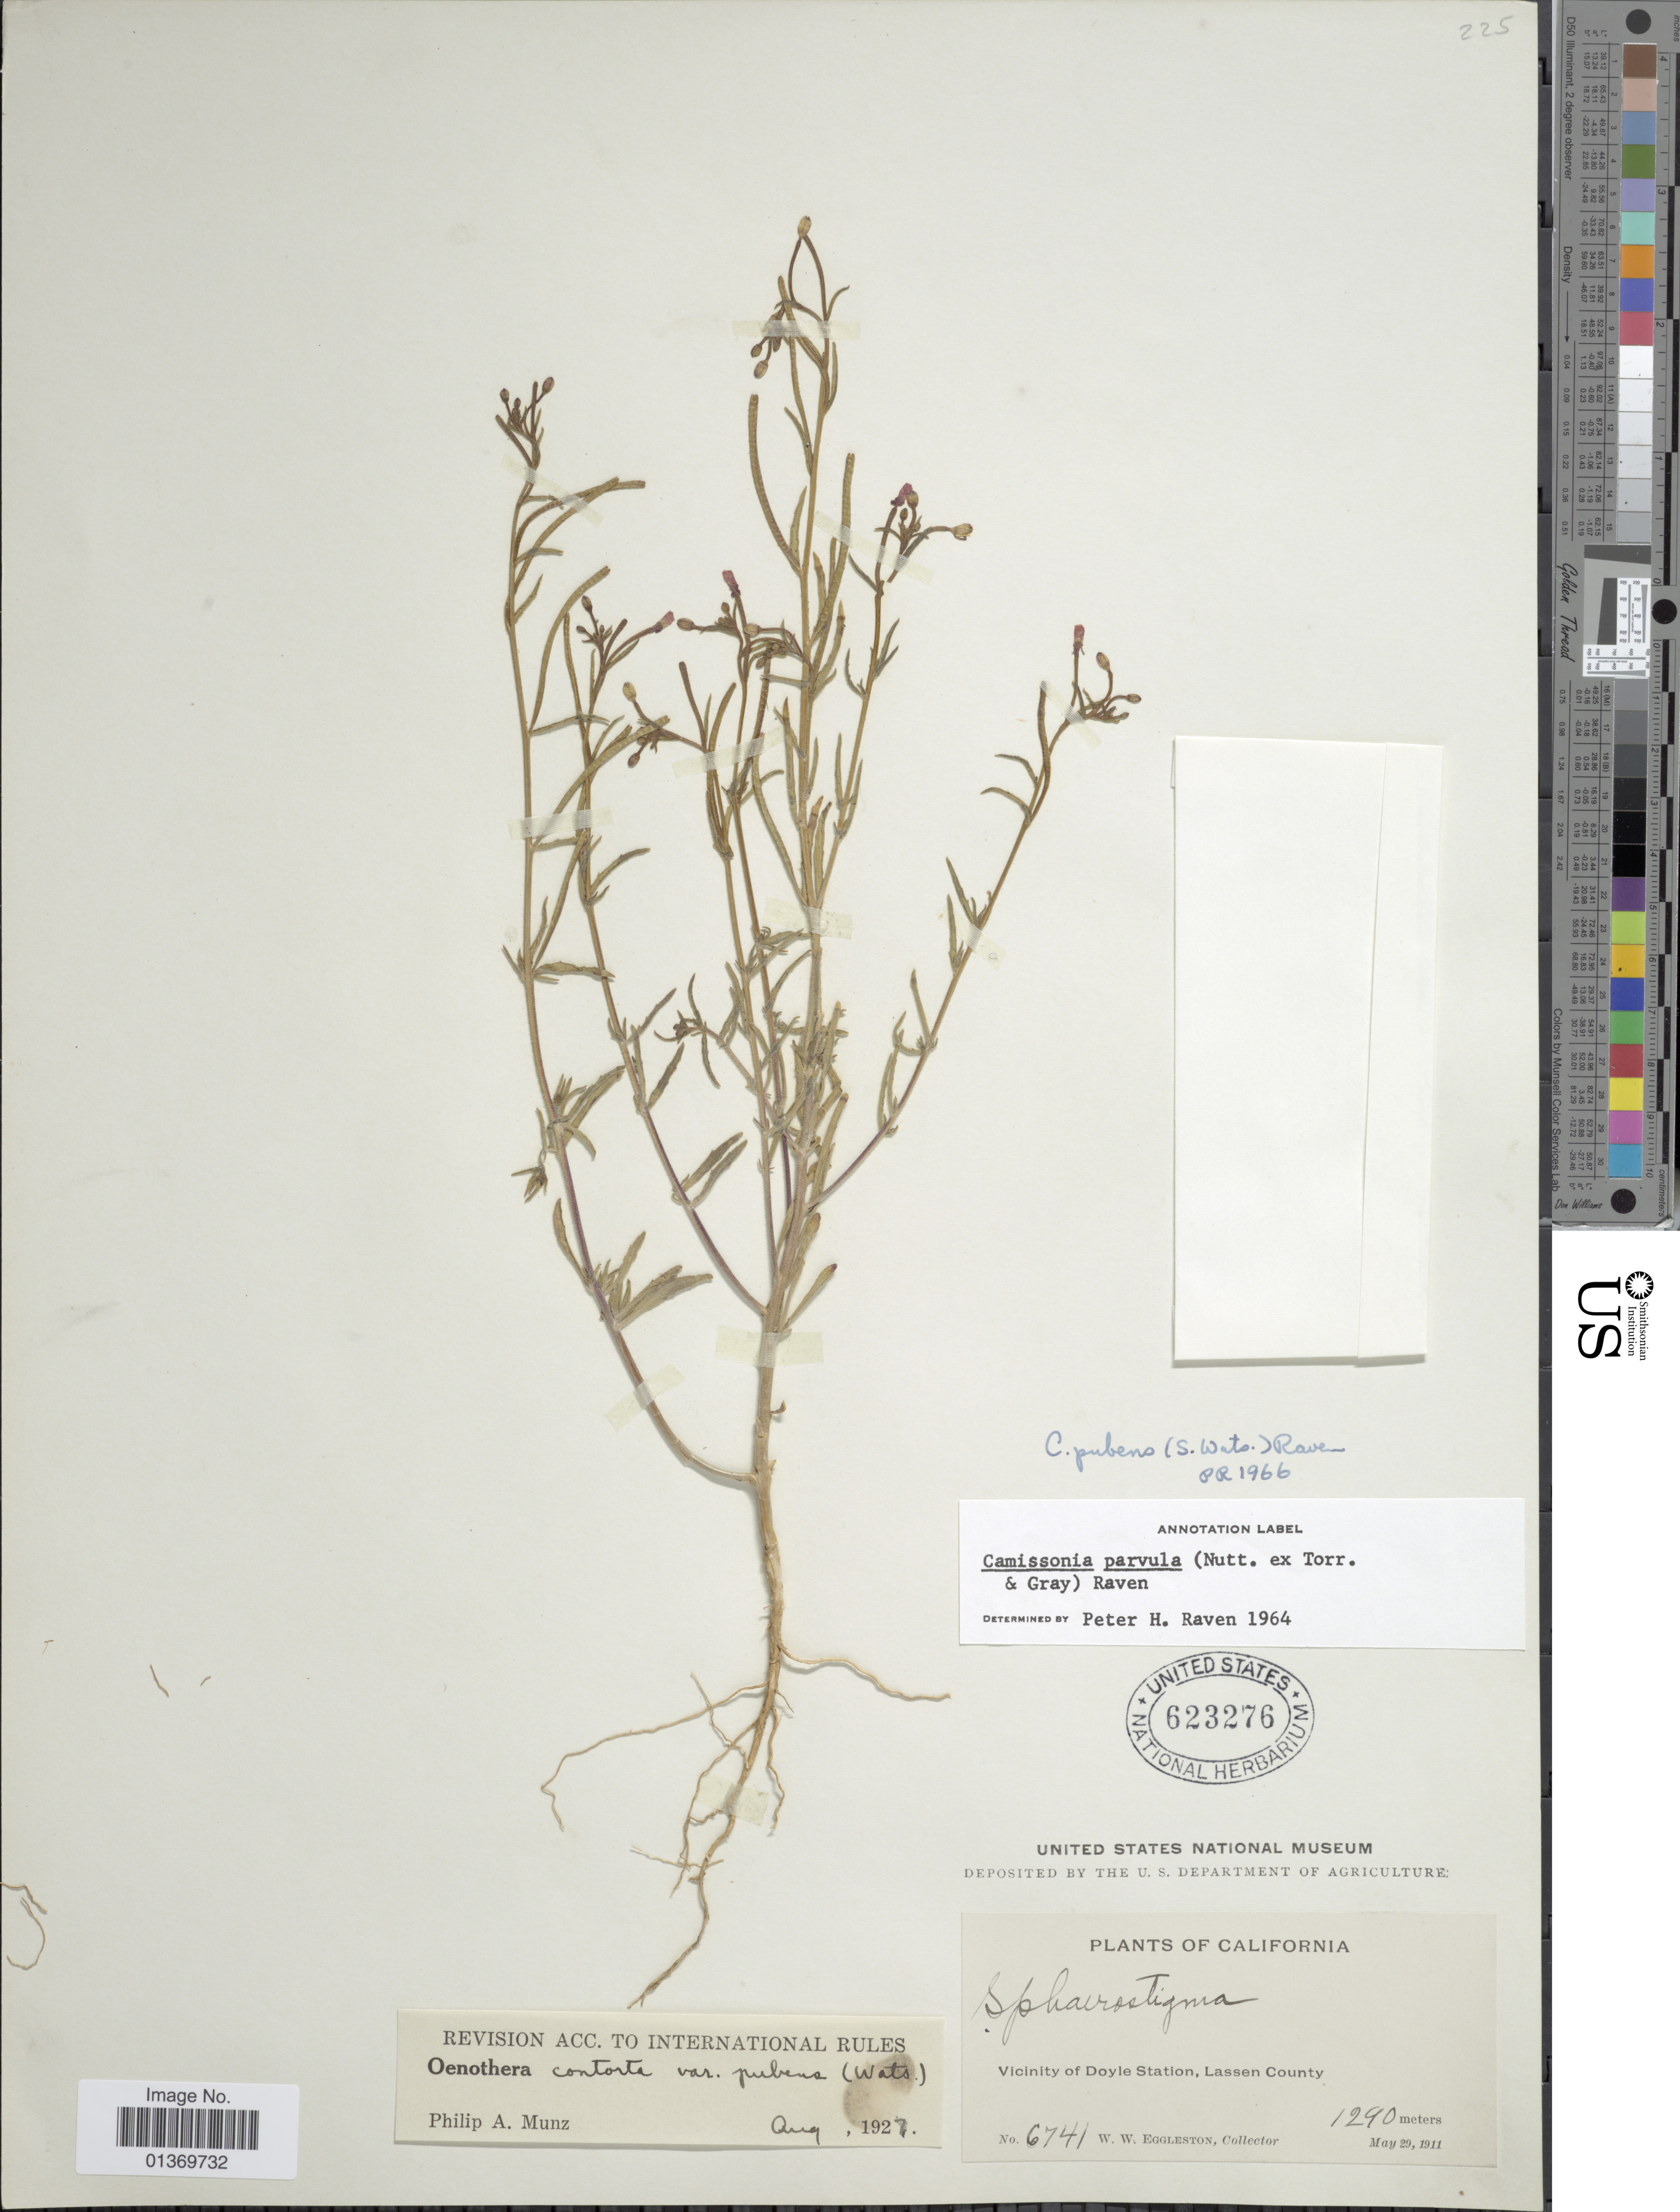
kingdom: Plantae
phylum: Tracheophyta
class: Magnoliopsida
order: Myrtales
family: Onagraceae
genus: Camissonia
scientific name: Camissonia pubens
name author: (S. Watson) P.H. Raven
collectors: W. W. Eggleston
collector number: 6741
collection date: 1911-05-29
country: United States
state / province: California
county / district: Lassen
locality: Vicinity of Doyle Station, Lassen County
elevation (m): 1290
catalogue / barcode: US 623276